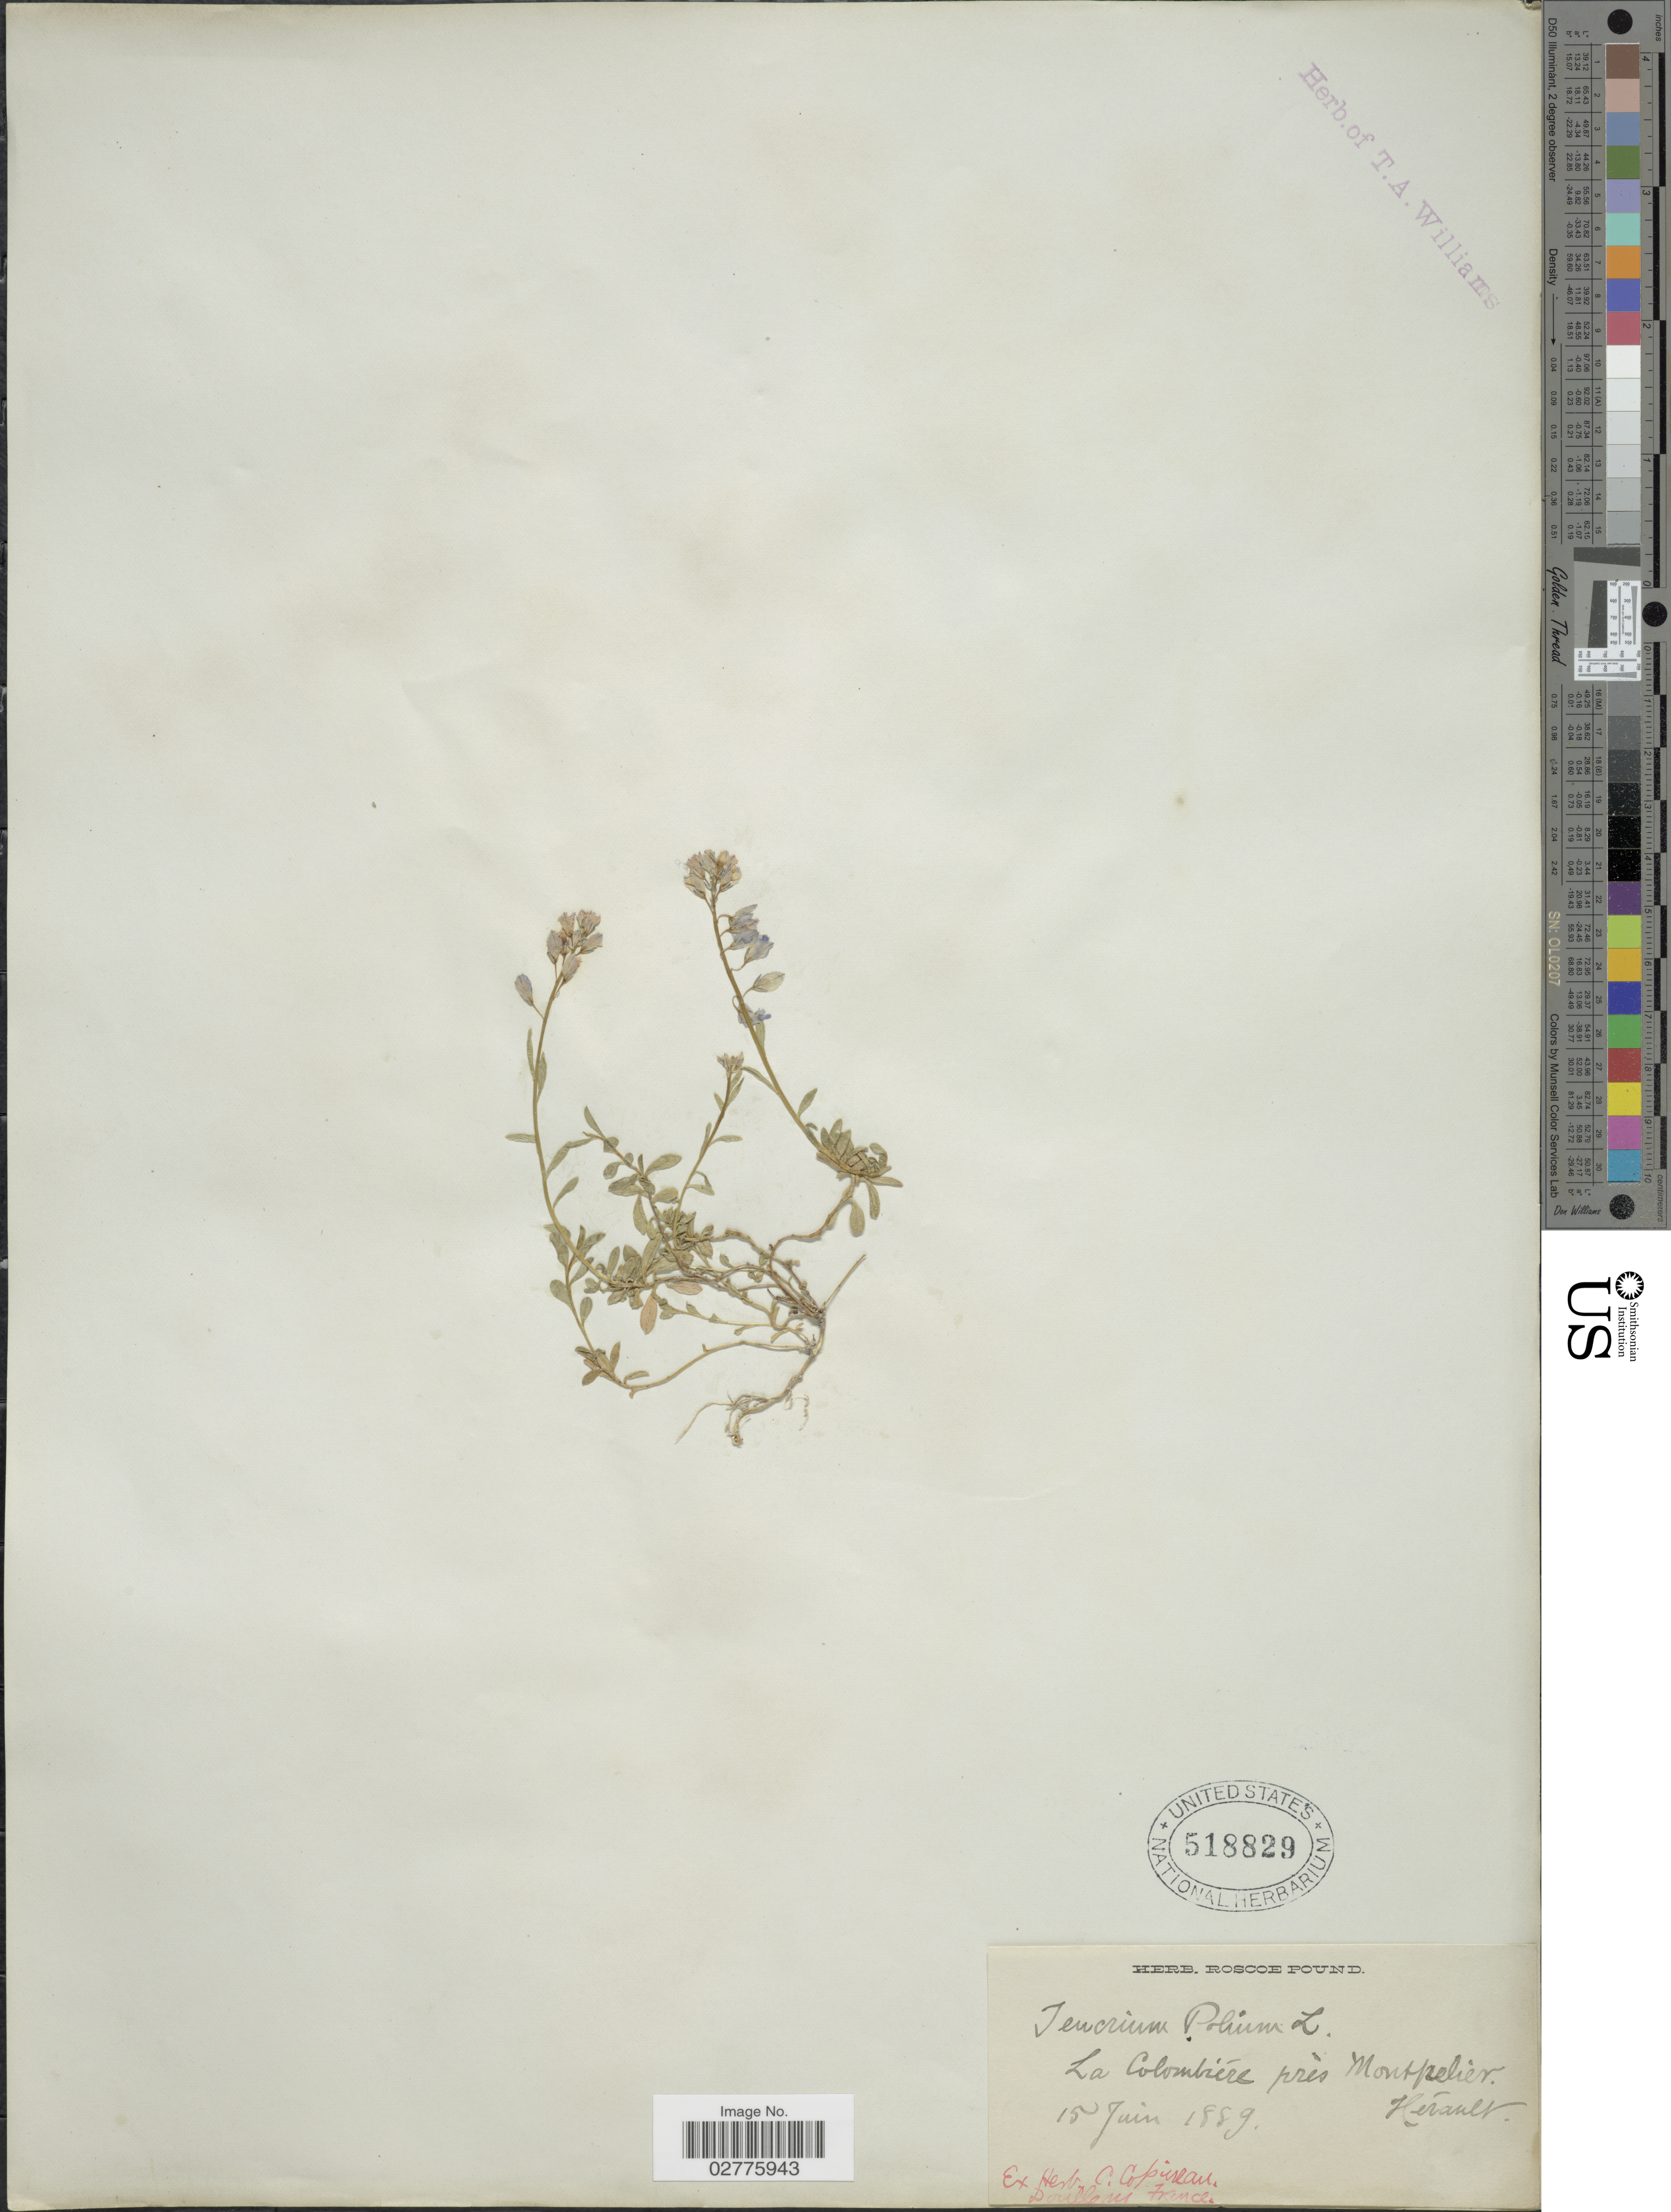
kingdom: Plantae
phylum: Tracheophyta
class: Magnoliopsida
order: Lamiales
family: Lamiaceae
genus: Teucrium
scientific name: Teucrium polium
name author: L.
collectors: ex herb. C. Copineau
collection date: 1889-06-15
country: France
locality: La Colombiére près Montpellier Hérault.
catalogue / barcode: US 518829